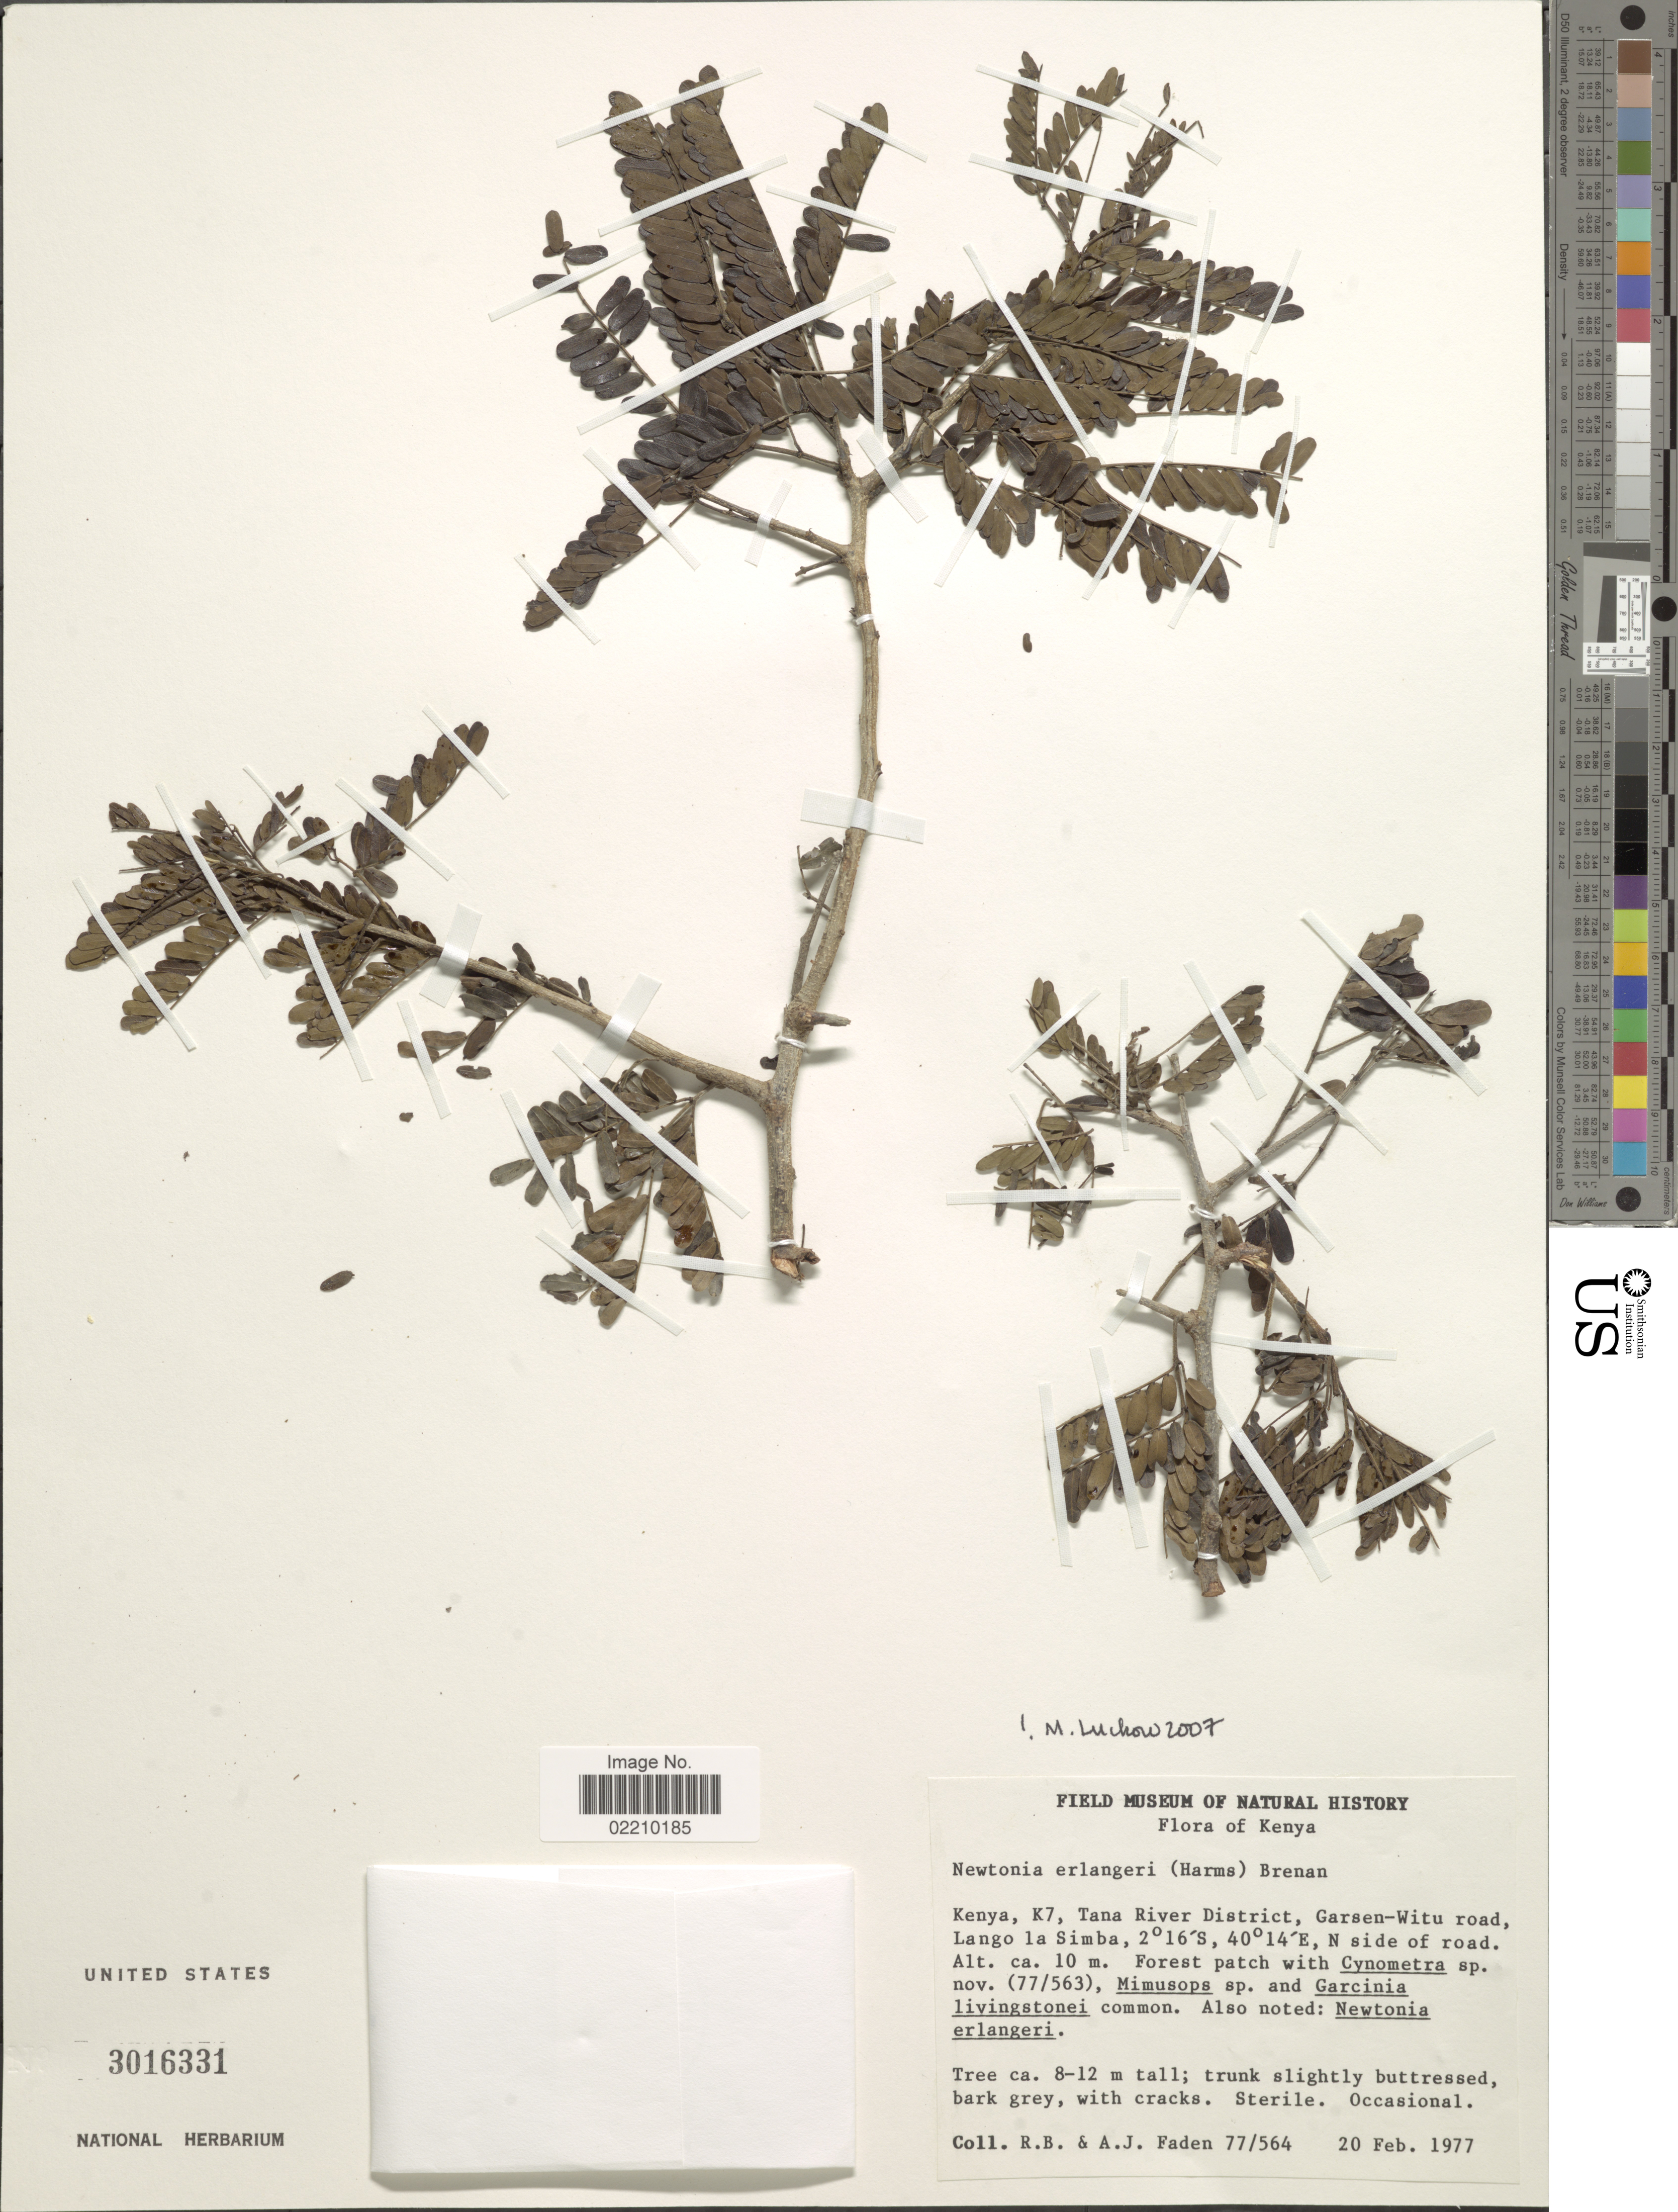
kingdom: Plantae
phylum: Tracheophyta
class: Magnoliopsida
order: Fabales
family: Fabaceae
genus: Newtonia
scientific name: Newtonia erlangeri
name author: (Harms) Brenan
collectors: R. B. Faden & A. J. Faden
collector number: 77/564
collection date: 1977-02-20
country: Kenya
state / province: Tana River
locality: Kenya, K7, Tana River District, Garsen-Witu road, Lango la Simba, N side of road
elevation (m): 10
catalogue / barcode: US 3016331